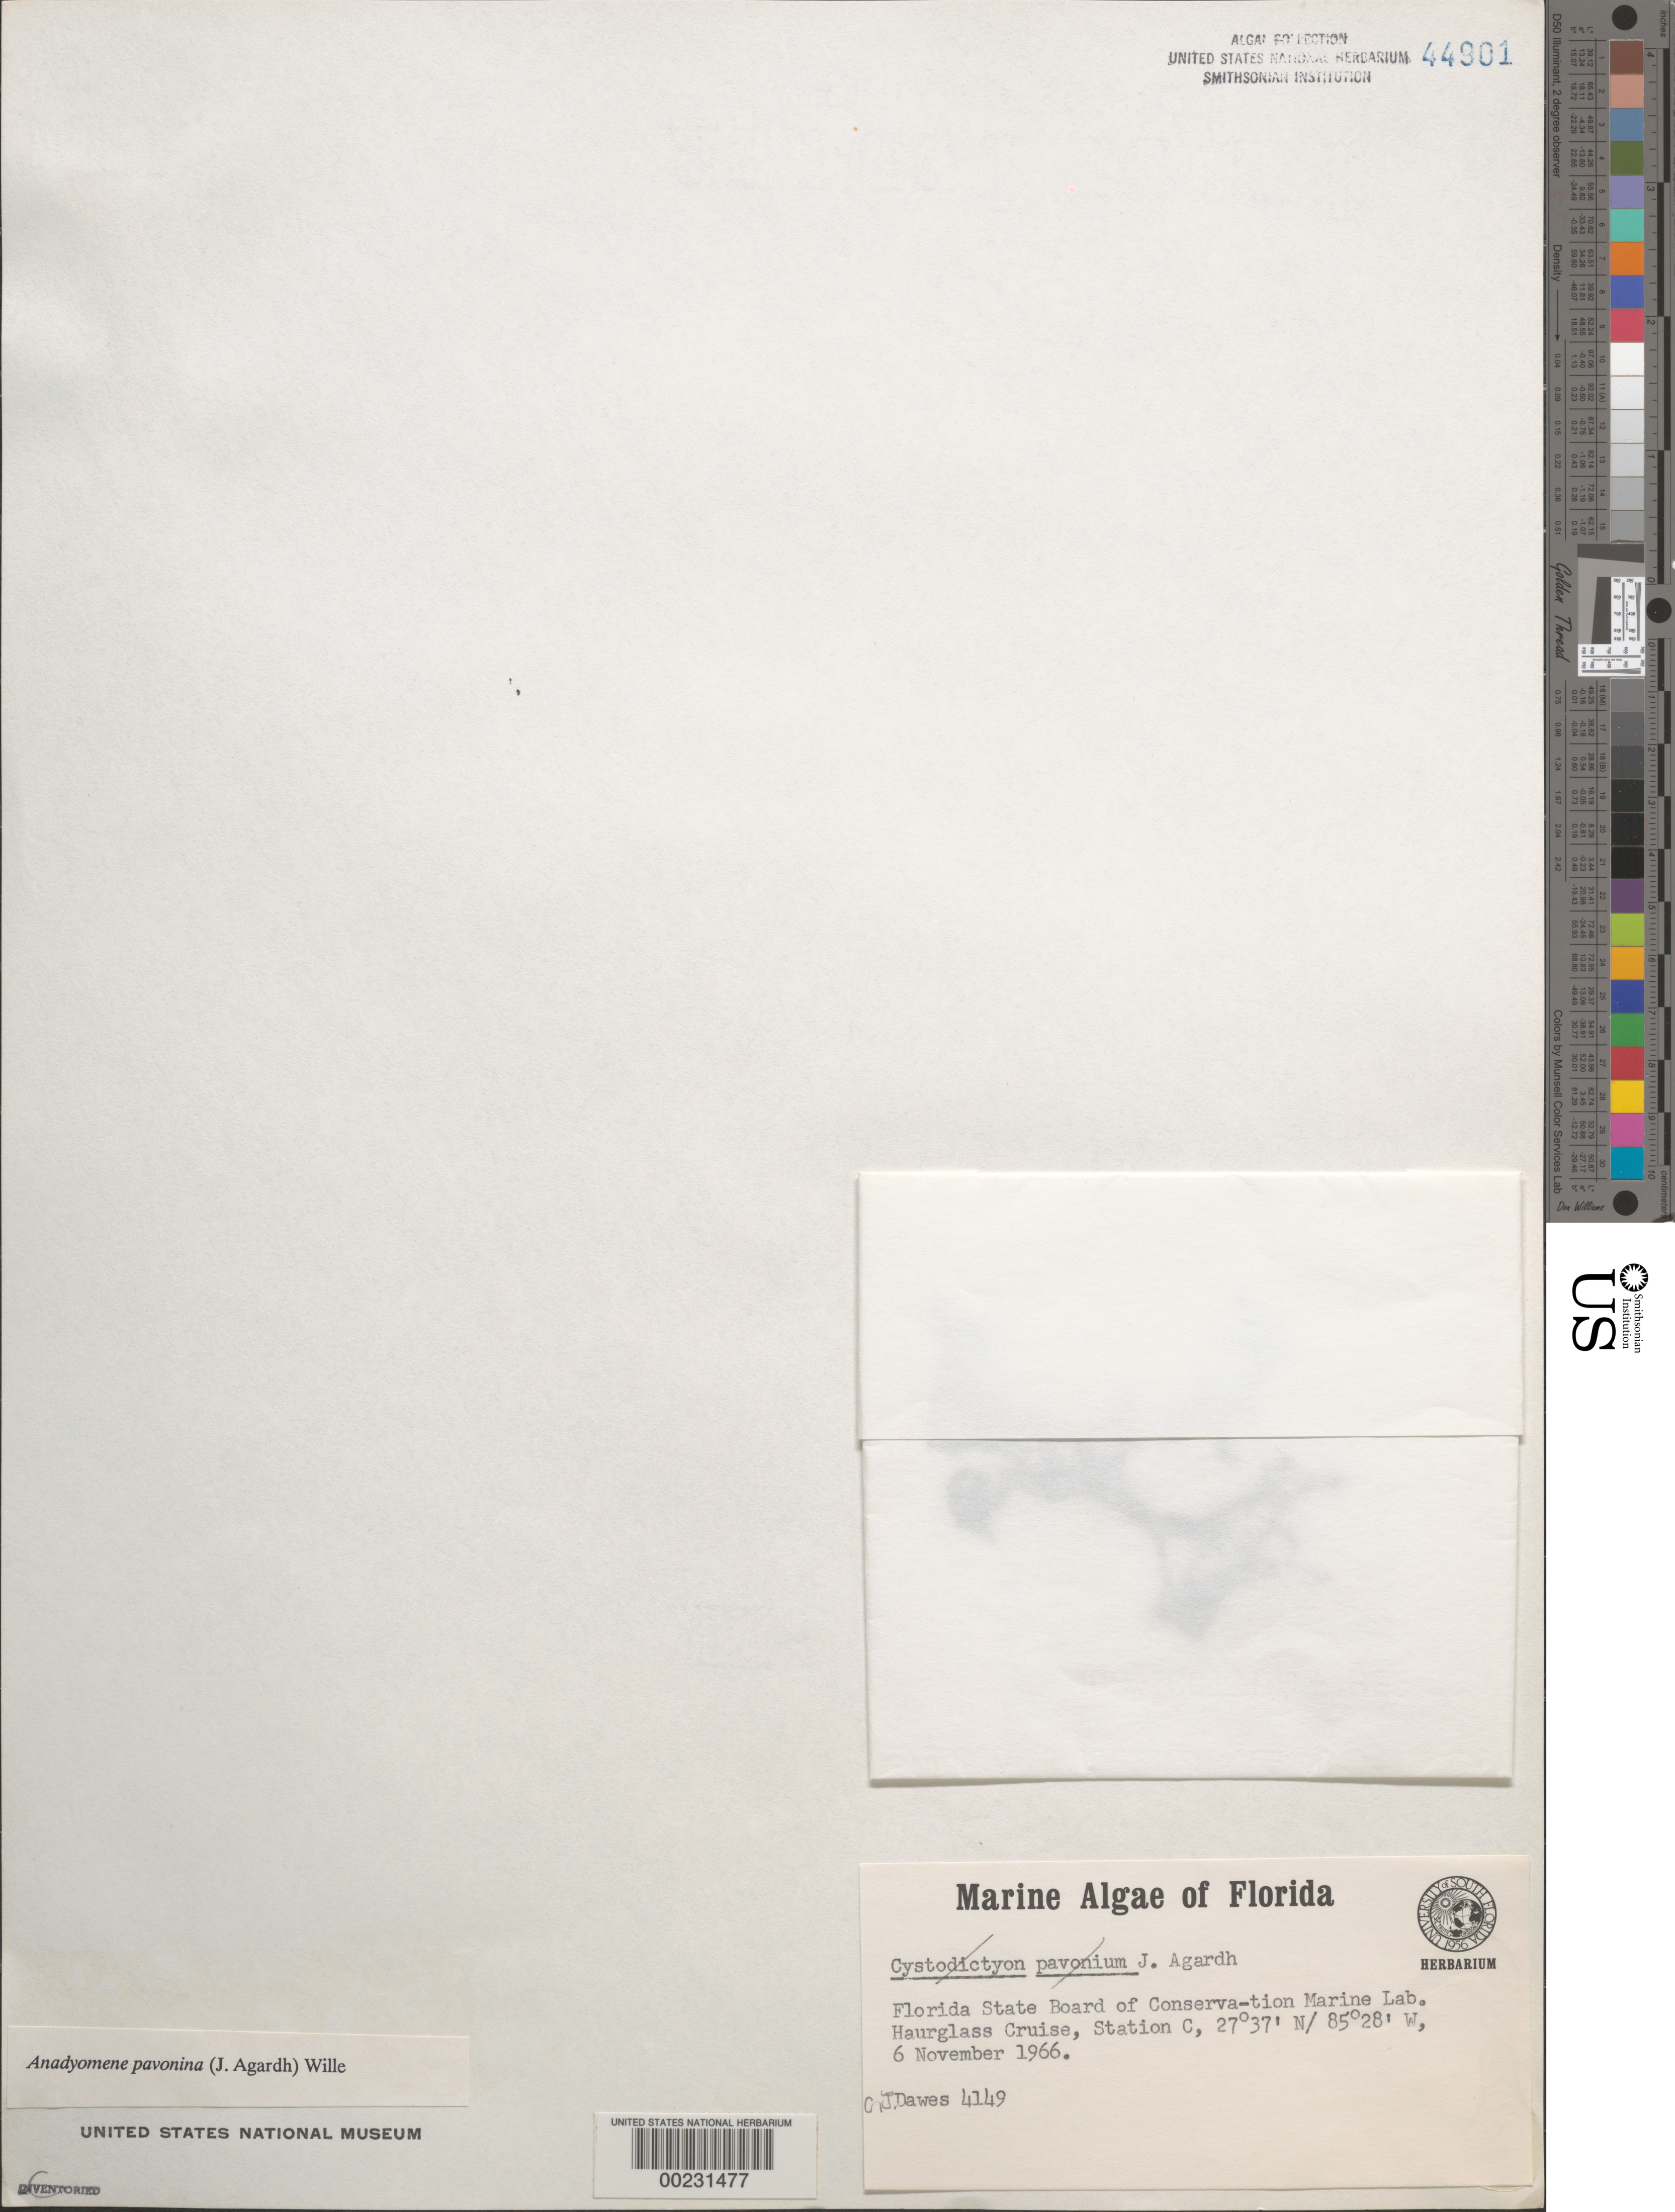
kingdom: Plantae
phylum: Chlorophyta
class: Ulvophyceae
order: Cladophorales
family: Anadyomenaceae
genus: Anadyomene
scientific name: Anadyomene pavonina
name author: (J. Agardh) J. Wille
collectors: C. Dawes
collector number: Cjd 4149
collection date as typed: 06 Nov 1966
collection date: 1966-11-06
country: United States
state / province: Florida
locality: Gulf of Mexico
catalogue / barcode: US 44901